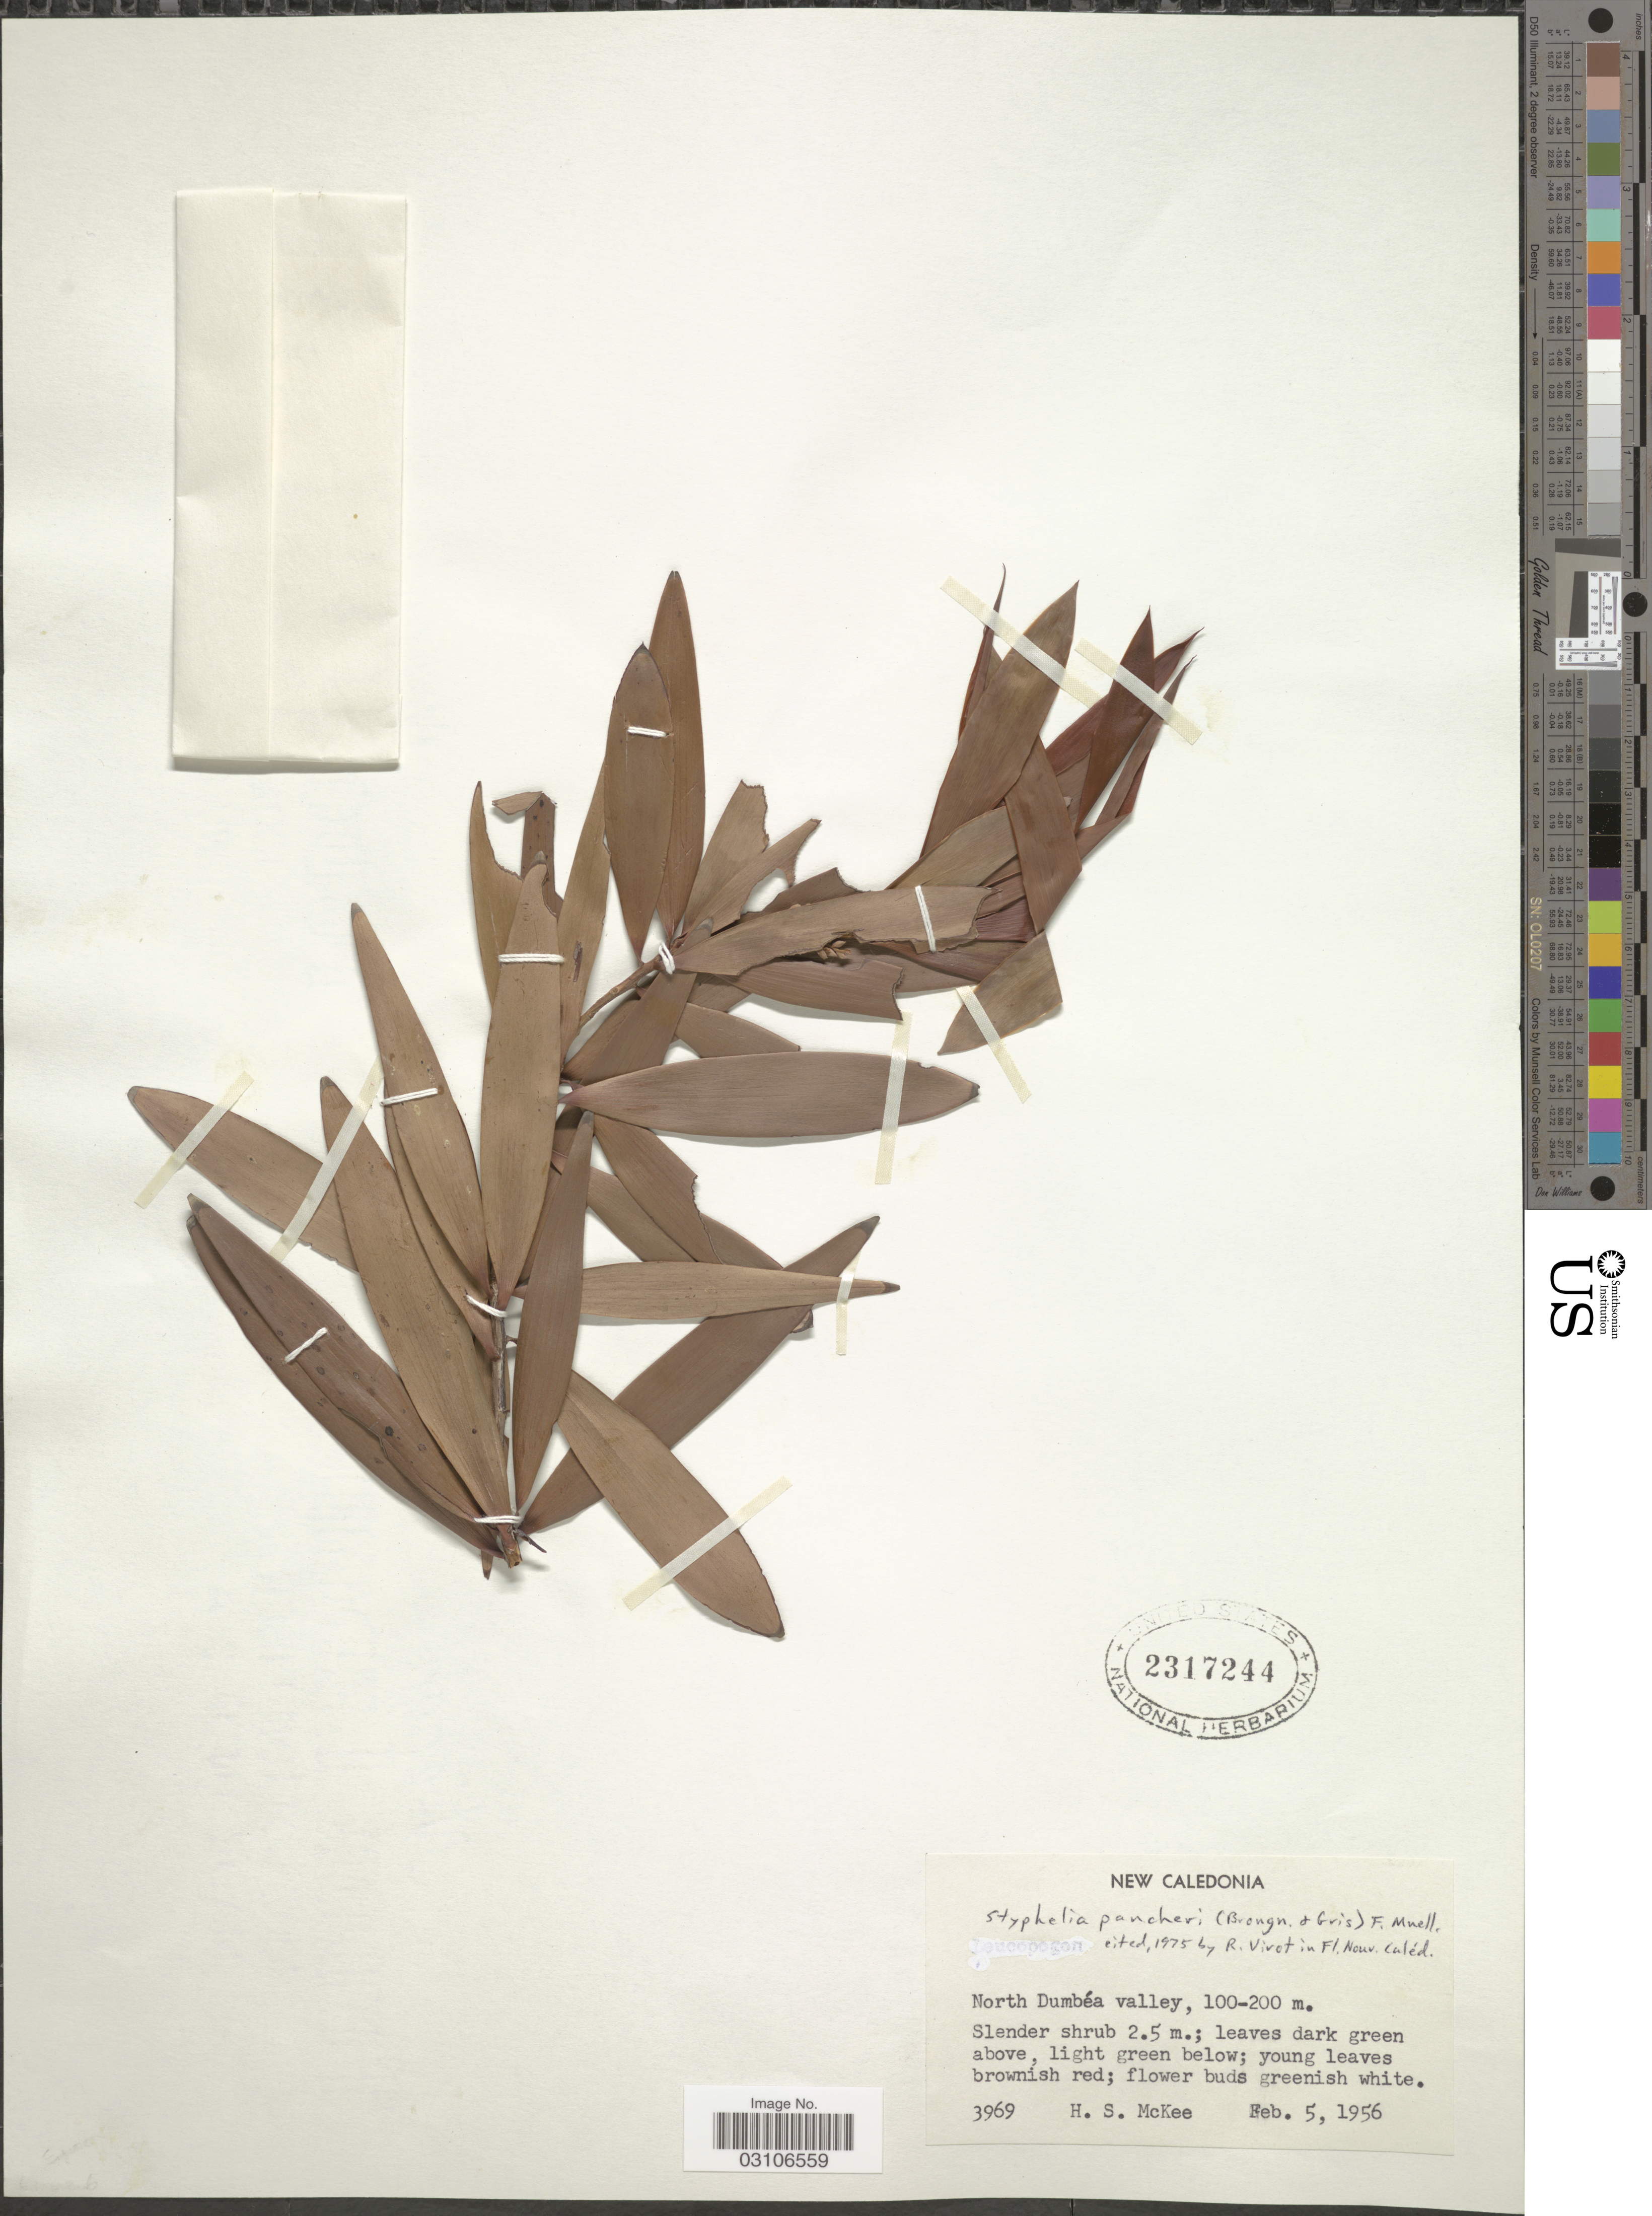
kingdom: Plantae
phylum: Tracheophyta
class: Magnoliopsida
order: Ericales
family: Ericaceae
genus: Styphelia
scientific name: Styphelia pancheri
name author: (Brongn. & Gris) F. Muell.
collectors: H. S. McKee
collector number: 3969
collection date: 1956-02-05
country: New Caledonia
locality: North Dumbéa valley.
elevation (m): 100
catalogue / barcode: US 2317244